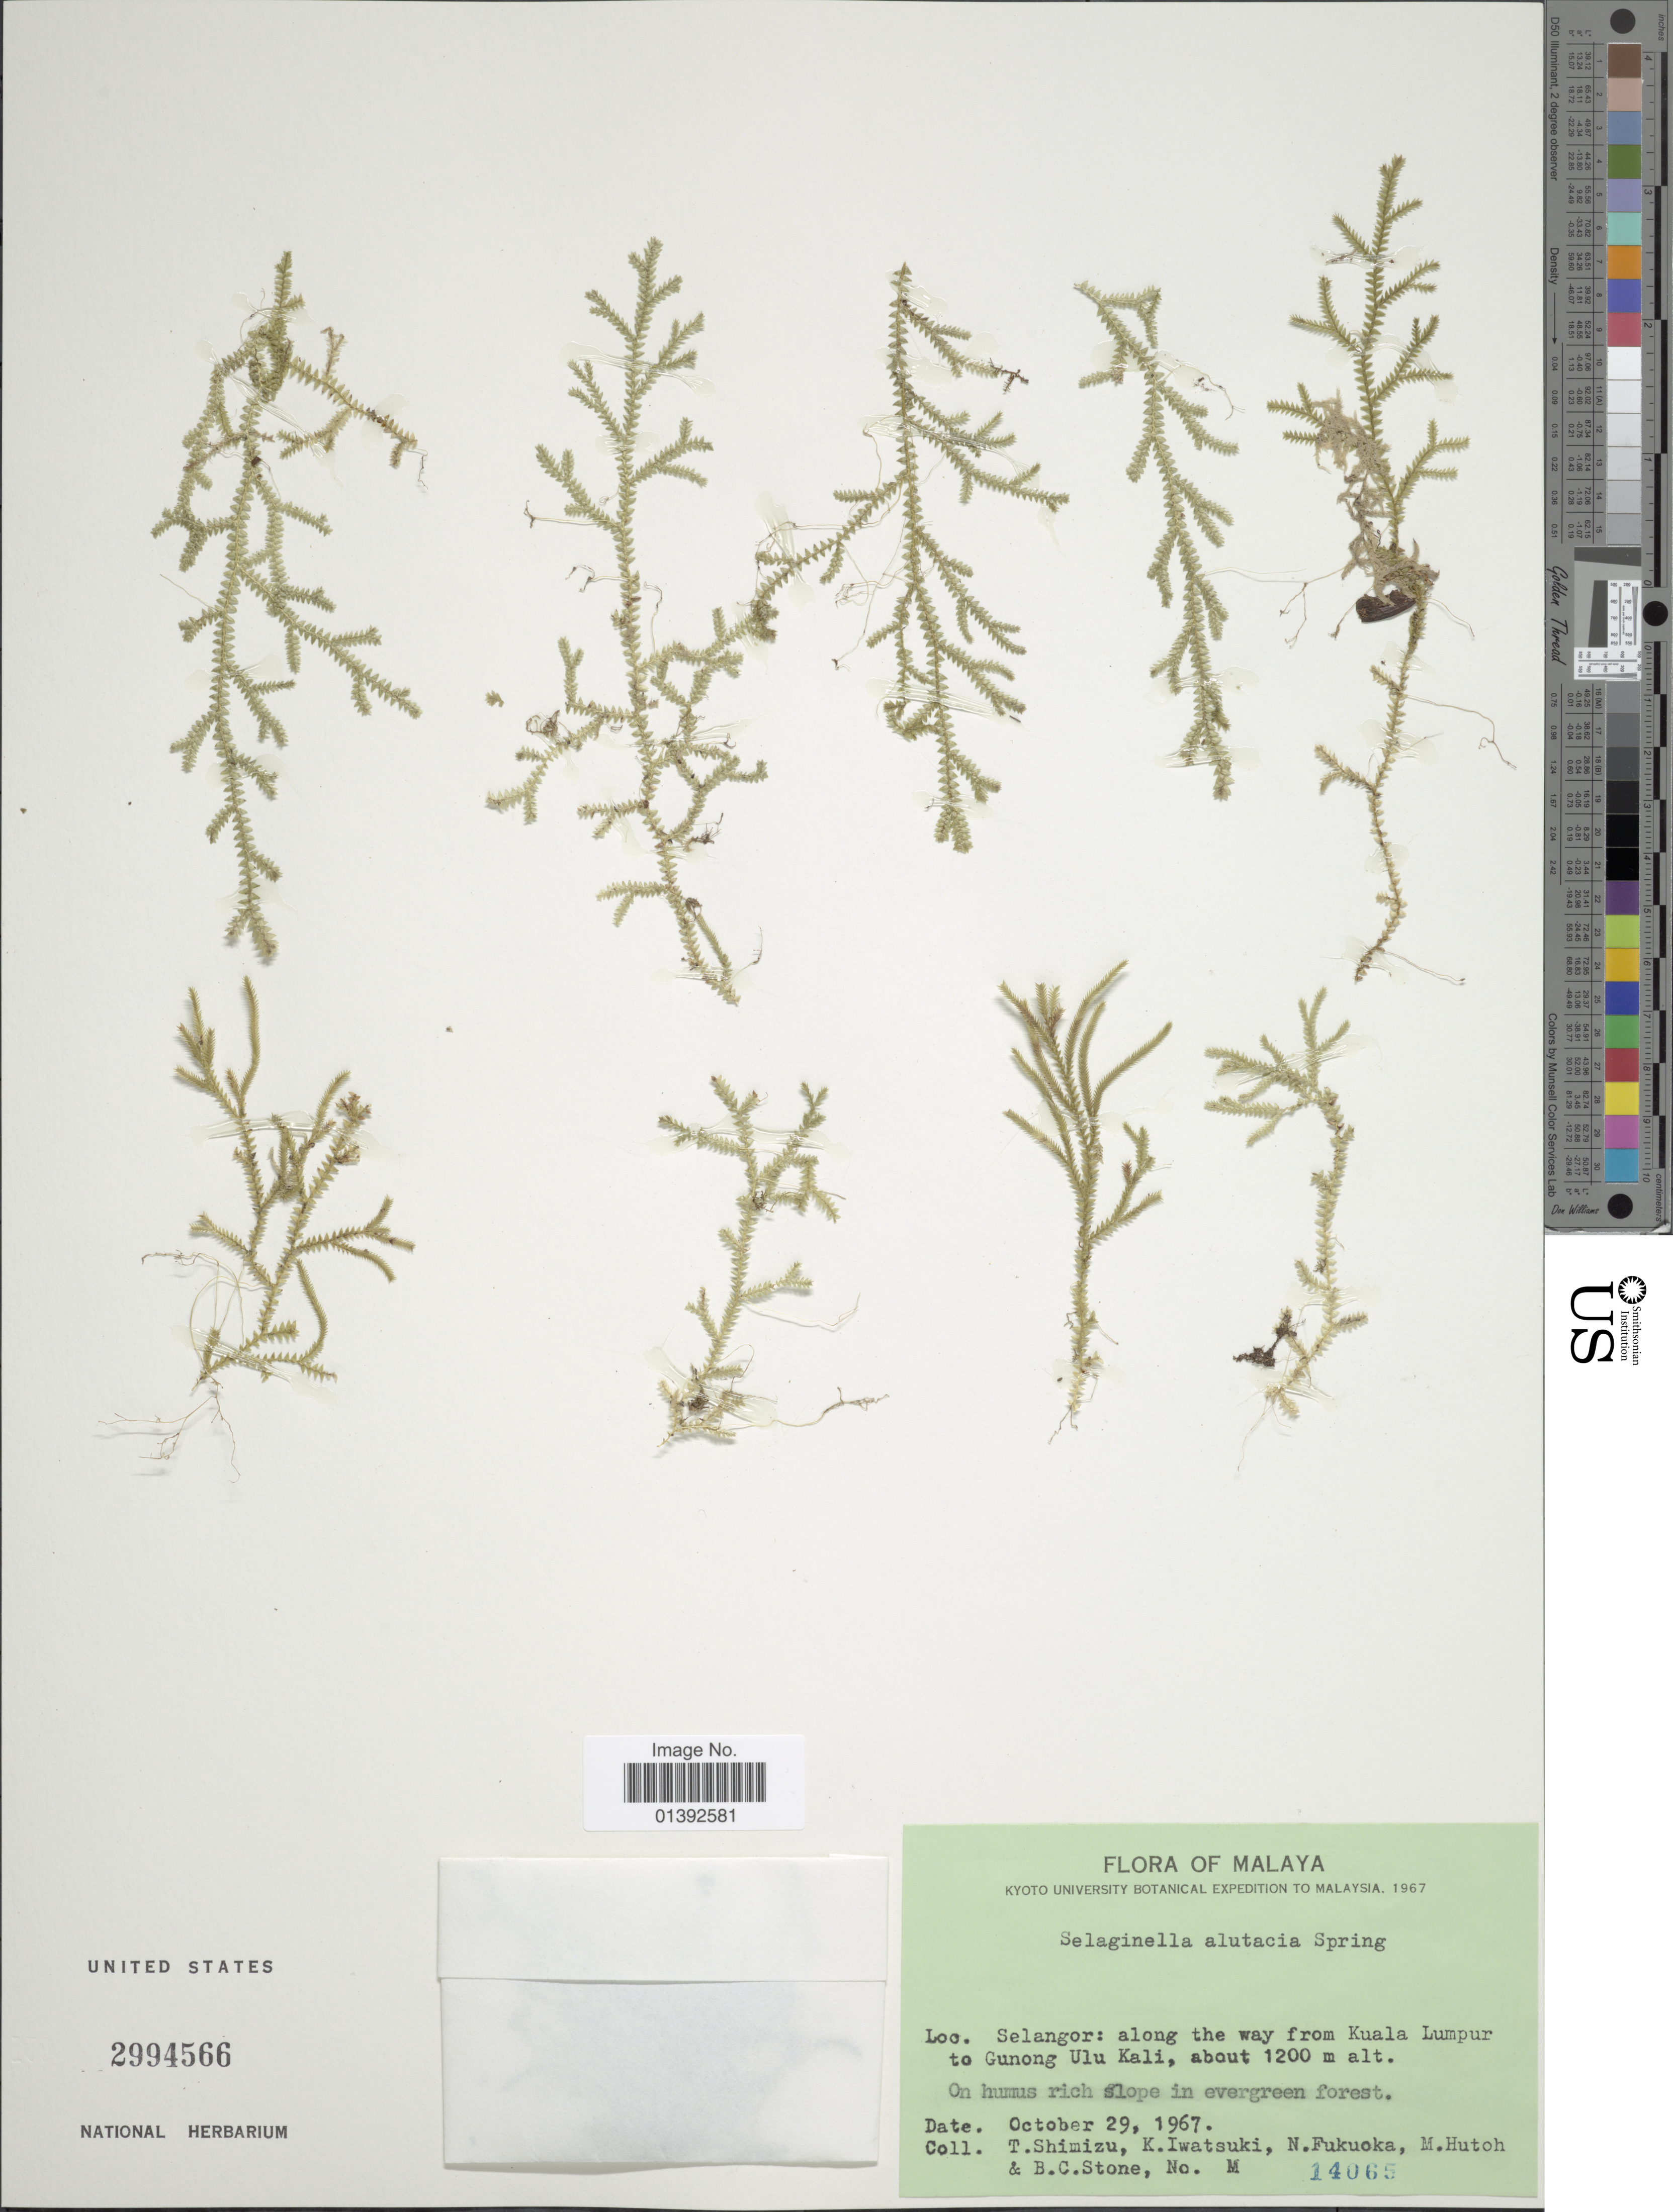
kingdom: Plantae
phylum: Tracheophyta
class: Lycopodiopsida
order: Selaginellales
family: Selaginellaceae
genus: Selaginella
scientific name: Selaginella alutacea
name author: Spring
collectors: T. Shimizu, K. Iwatsuki, N. Fukuoka, M. Hutoh & B. C. Stone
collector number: M 14065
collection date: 1967-10-29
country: Malaysia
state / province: Selangor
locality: Malaya, along the way from Kuala Lumpur to Gunong Ulu Kali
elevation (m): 1200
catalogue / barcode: US 2994566